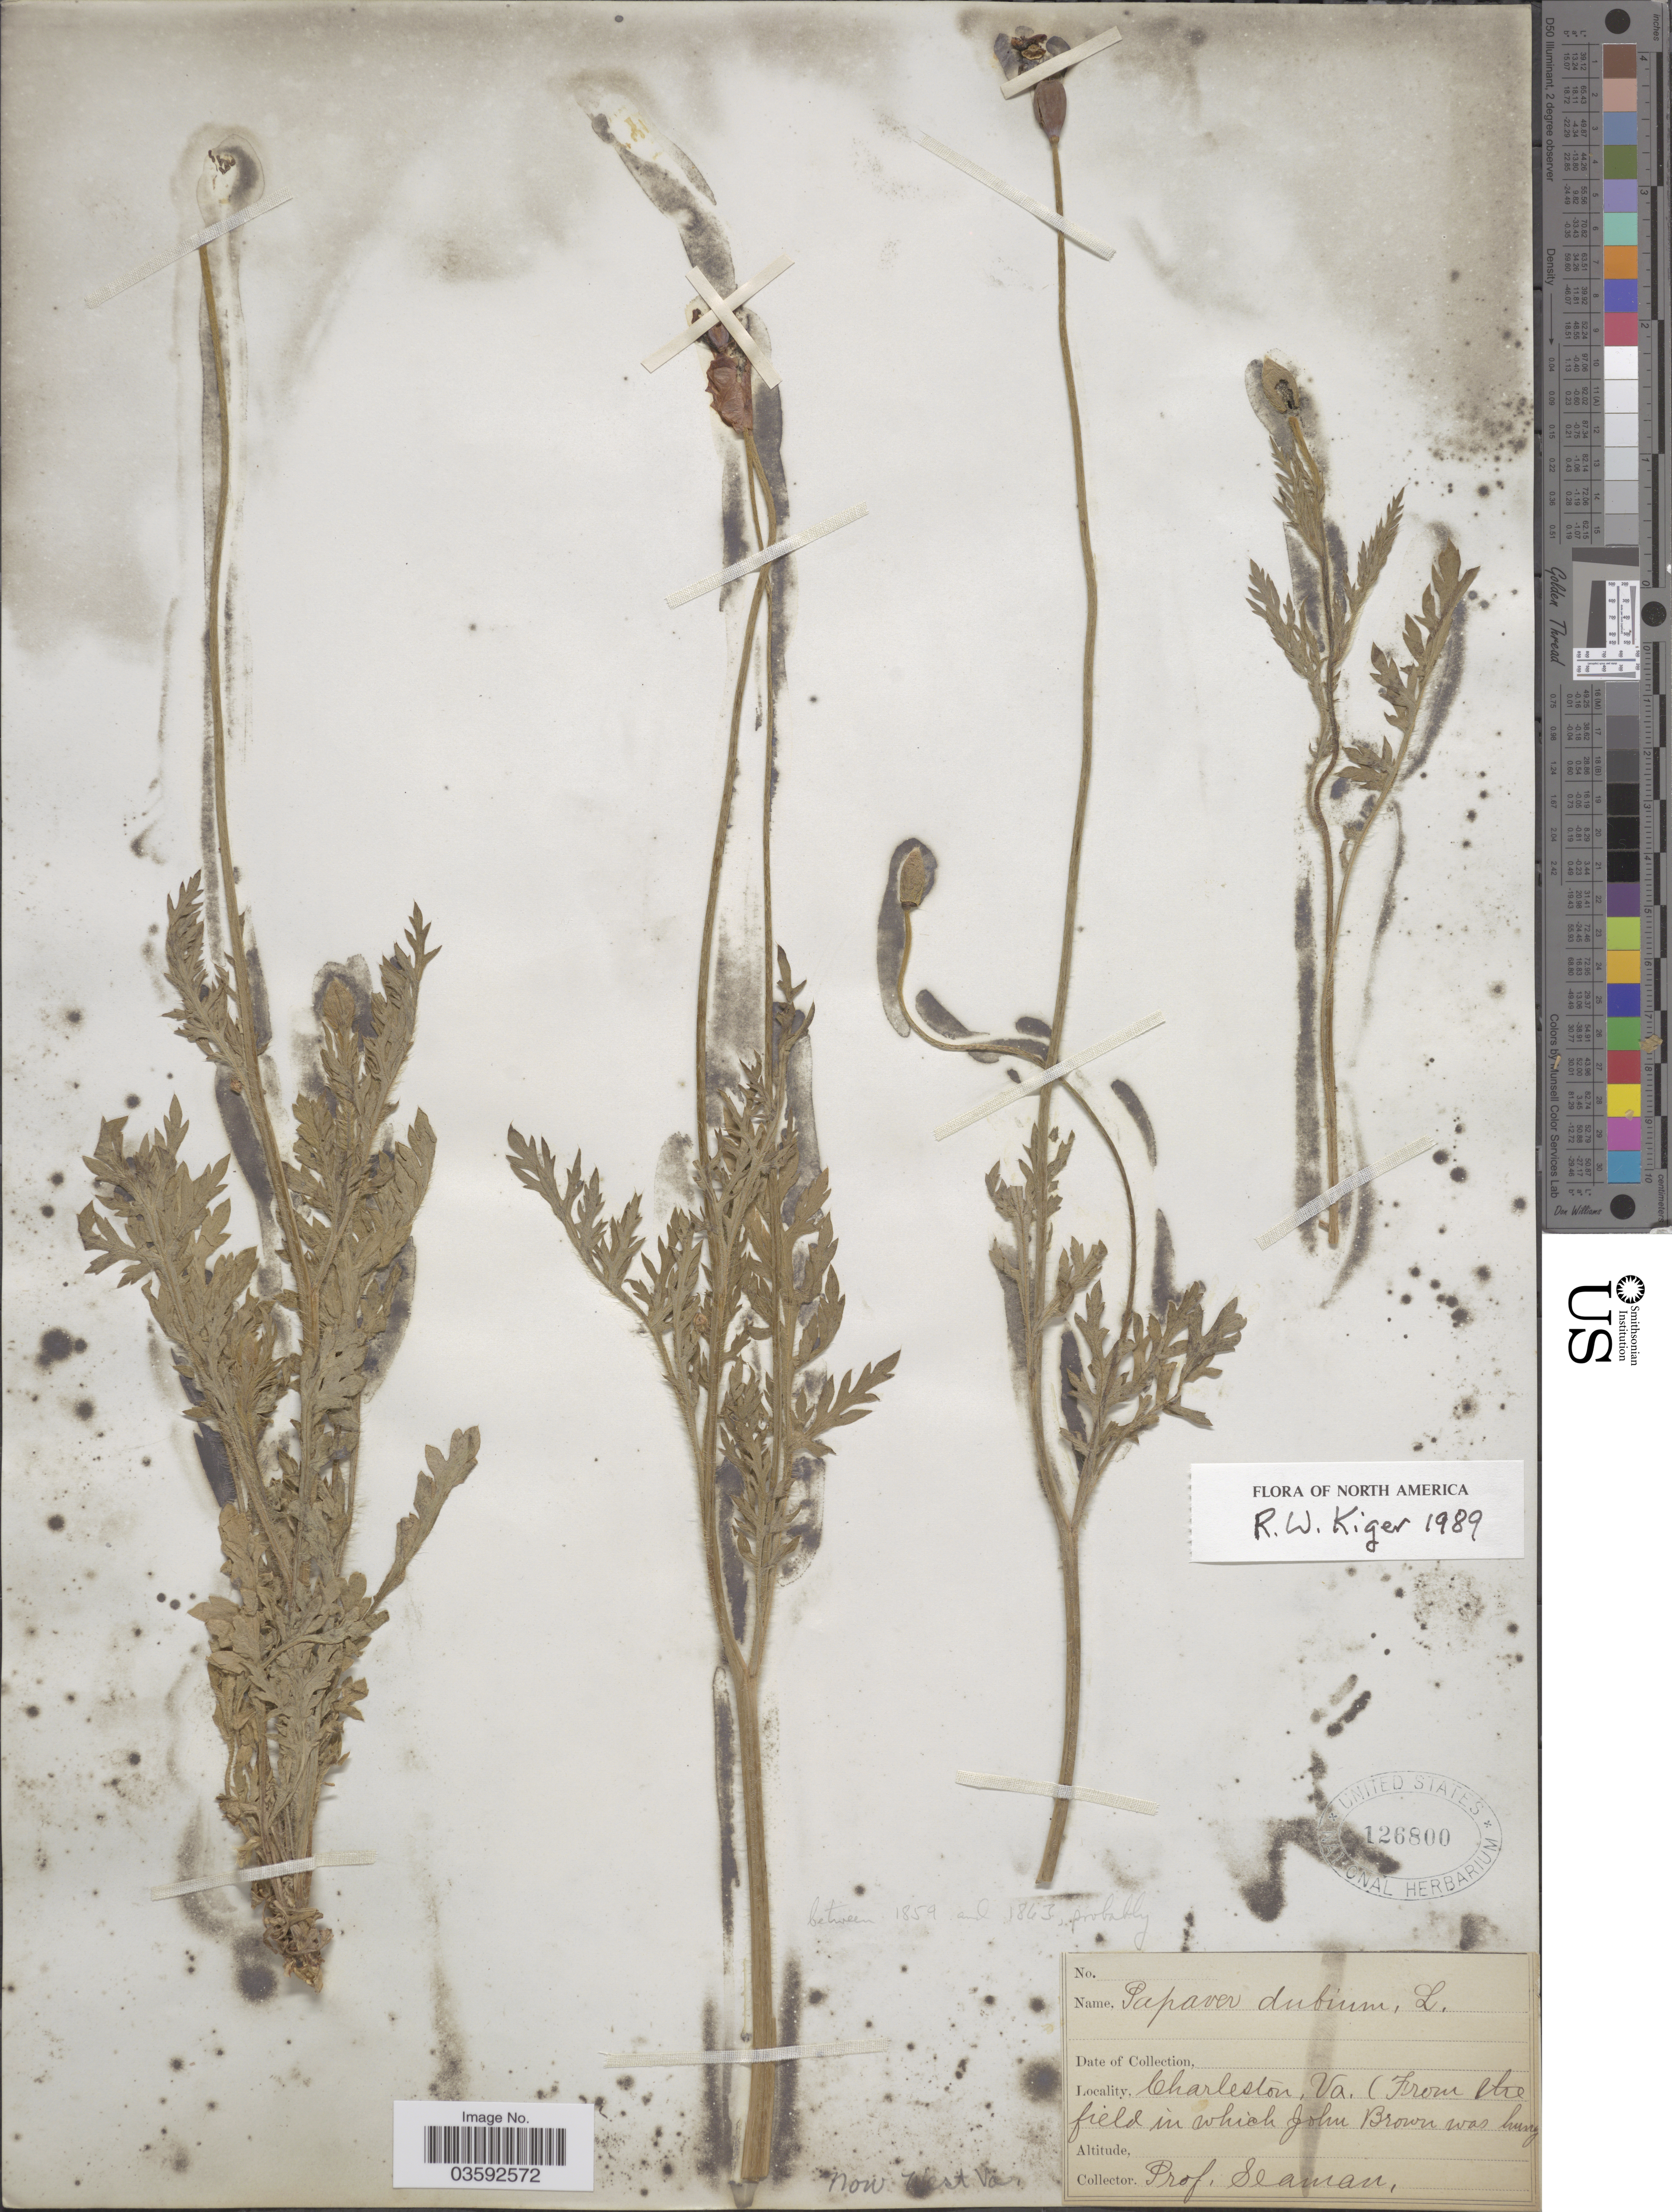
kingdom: Plantae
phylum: Tracheophyta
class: Magnoliopsida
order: Ranunculales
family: Papaveraceae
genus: Papaver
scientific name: Papaver dubium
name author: L.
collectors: Seaman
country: United States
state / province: West Virginia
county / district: Kanawha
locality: Charleston, Va. (From the field in which John Brown was hung). Now West Va.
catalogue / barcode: US 126800